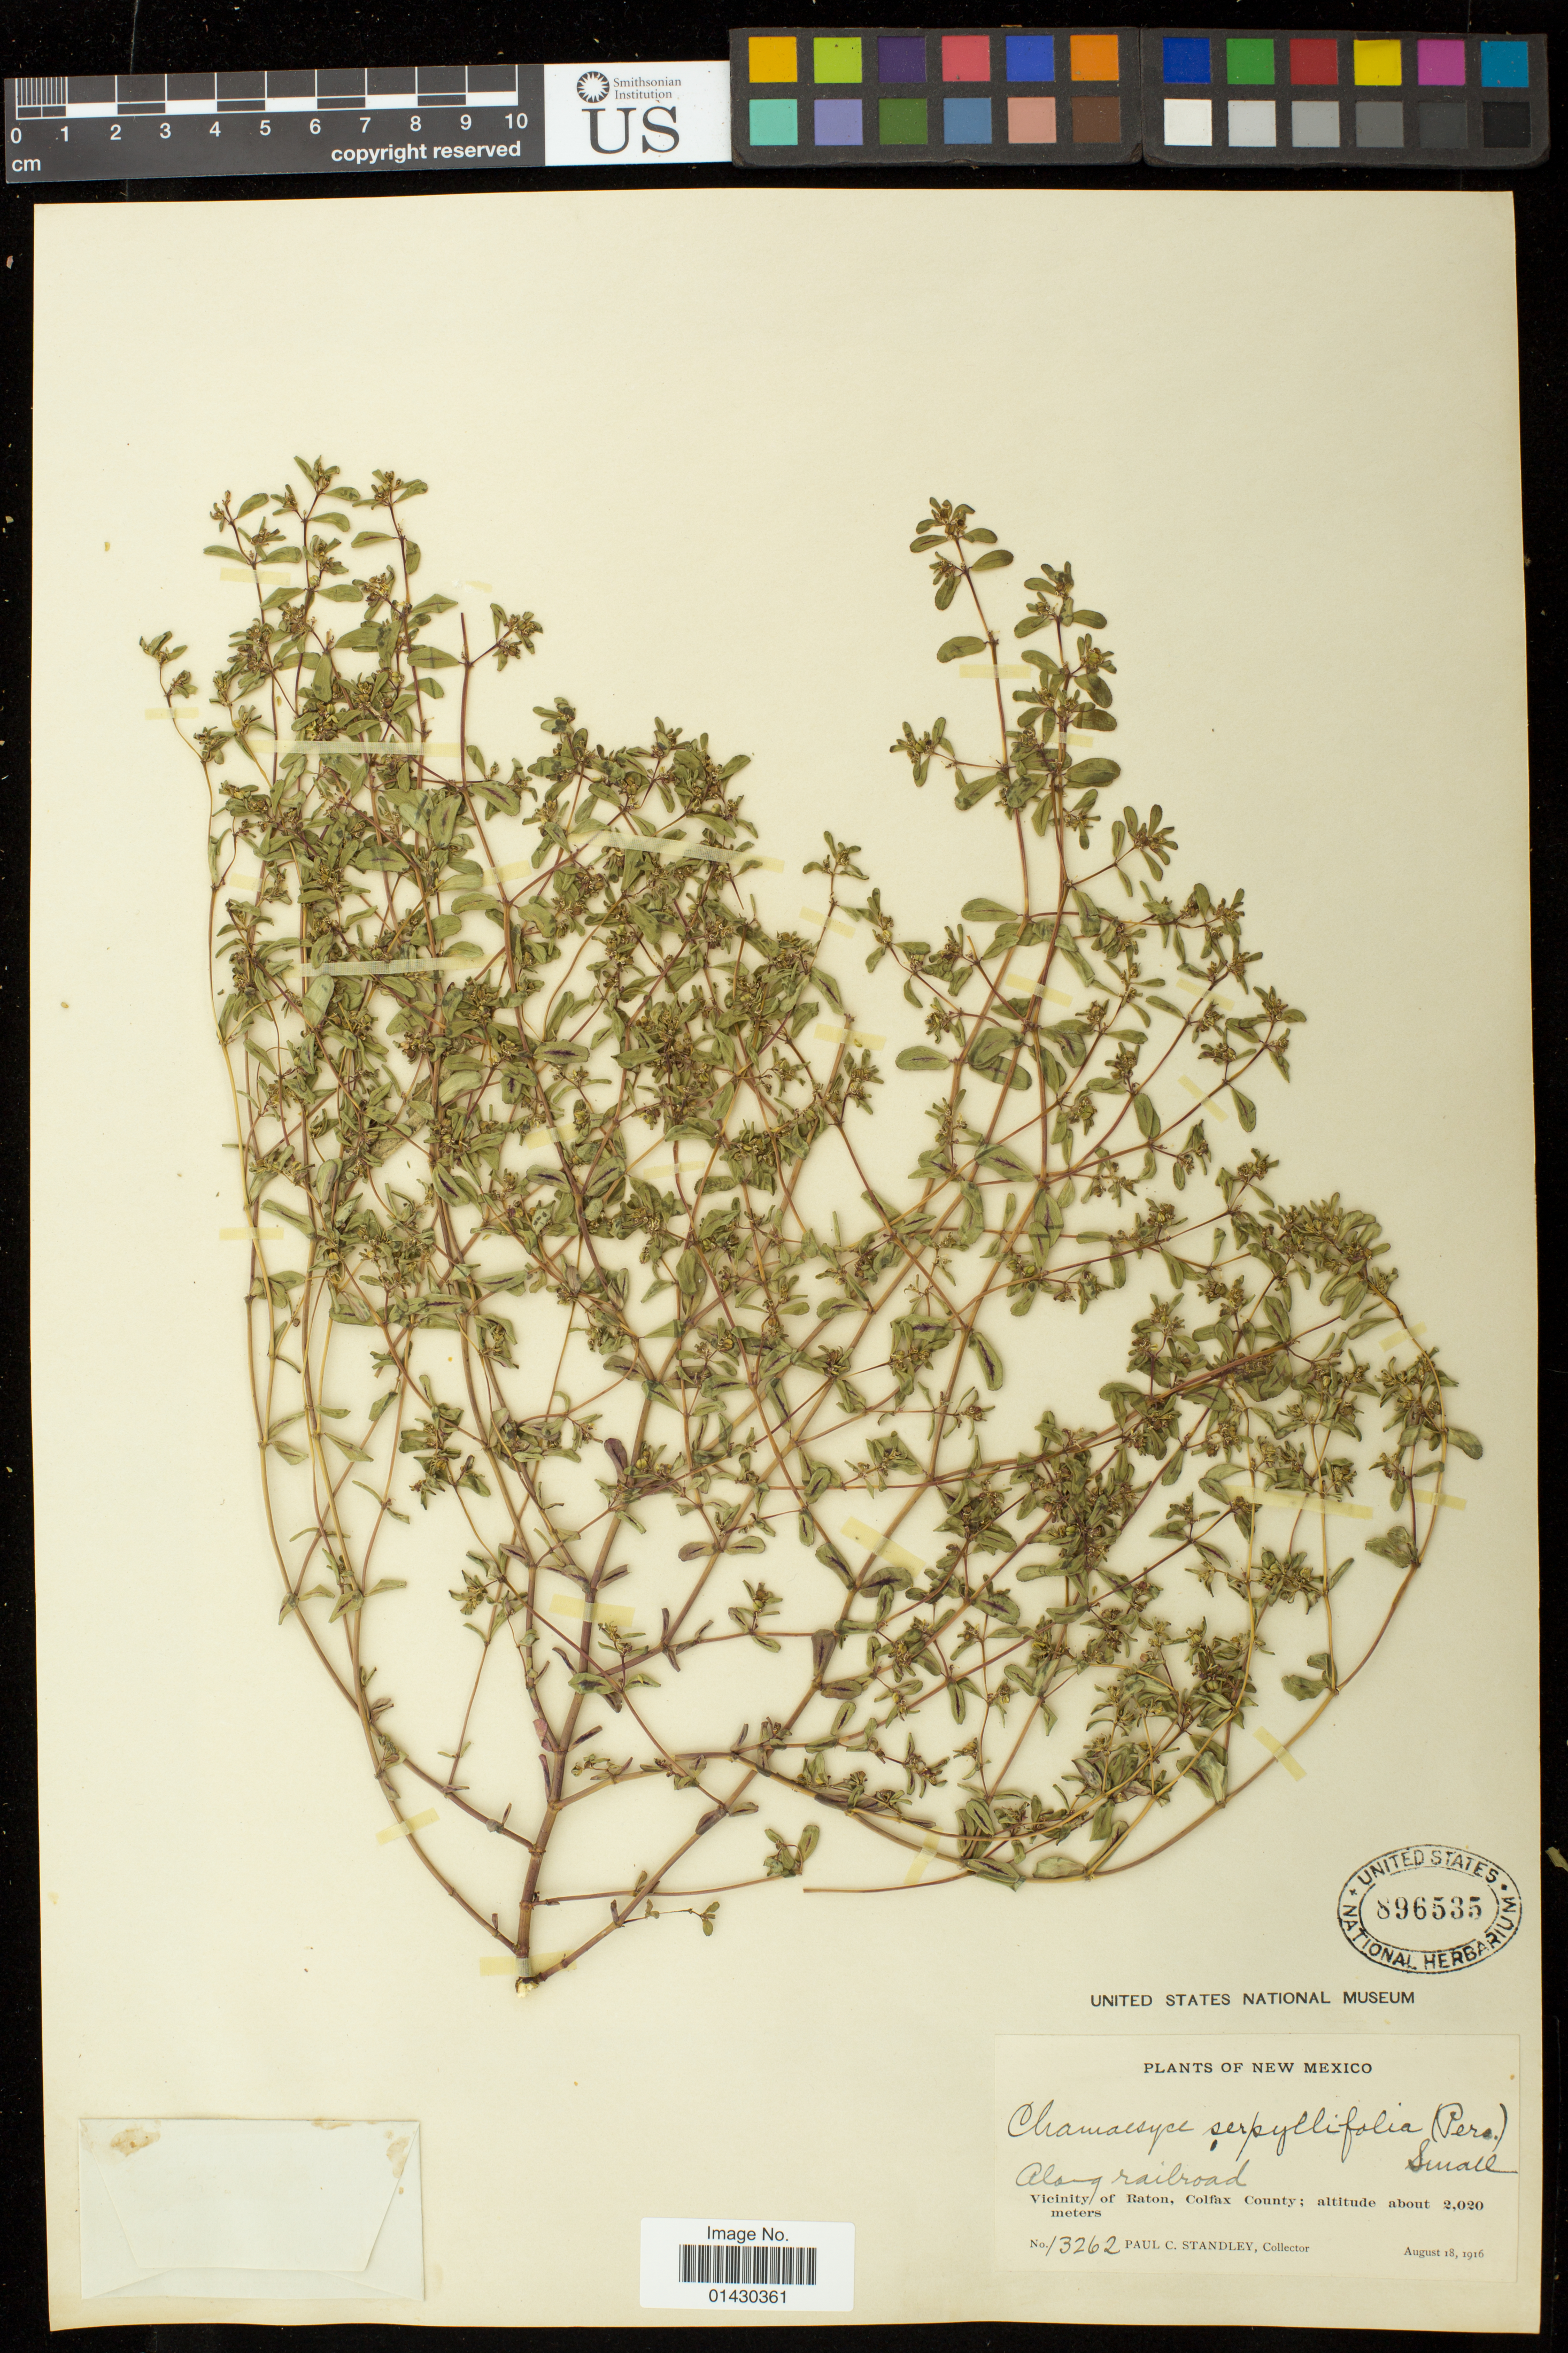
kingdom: Plantae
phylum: Tracheophyta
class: Magnoliopsida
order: Malpighiales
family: Euphorbiaceae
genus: Euphorbia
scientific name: Euphorbia serpillifolia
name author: Pers.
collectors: P. C. Standley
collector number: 13262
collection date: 1916-08-18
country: United States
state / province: New Mexico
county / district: Colfax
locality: Vicinity of Raton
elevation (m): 2020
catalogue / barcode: US 896535